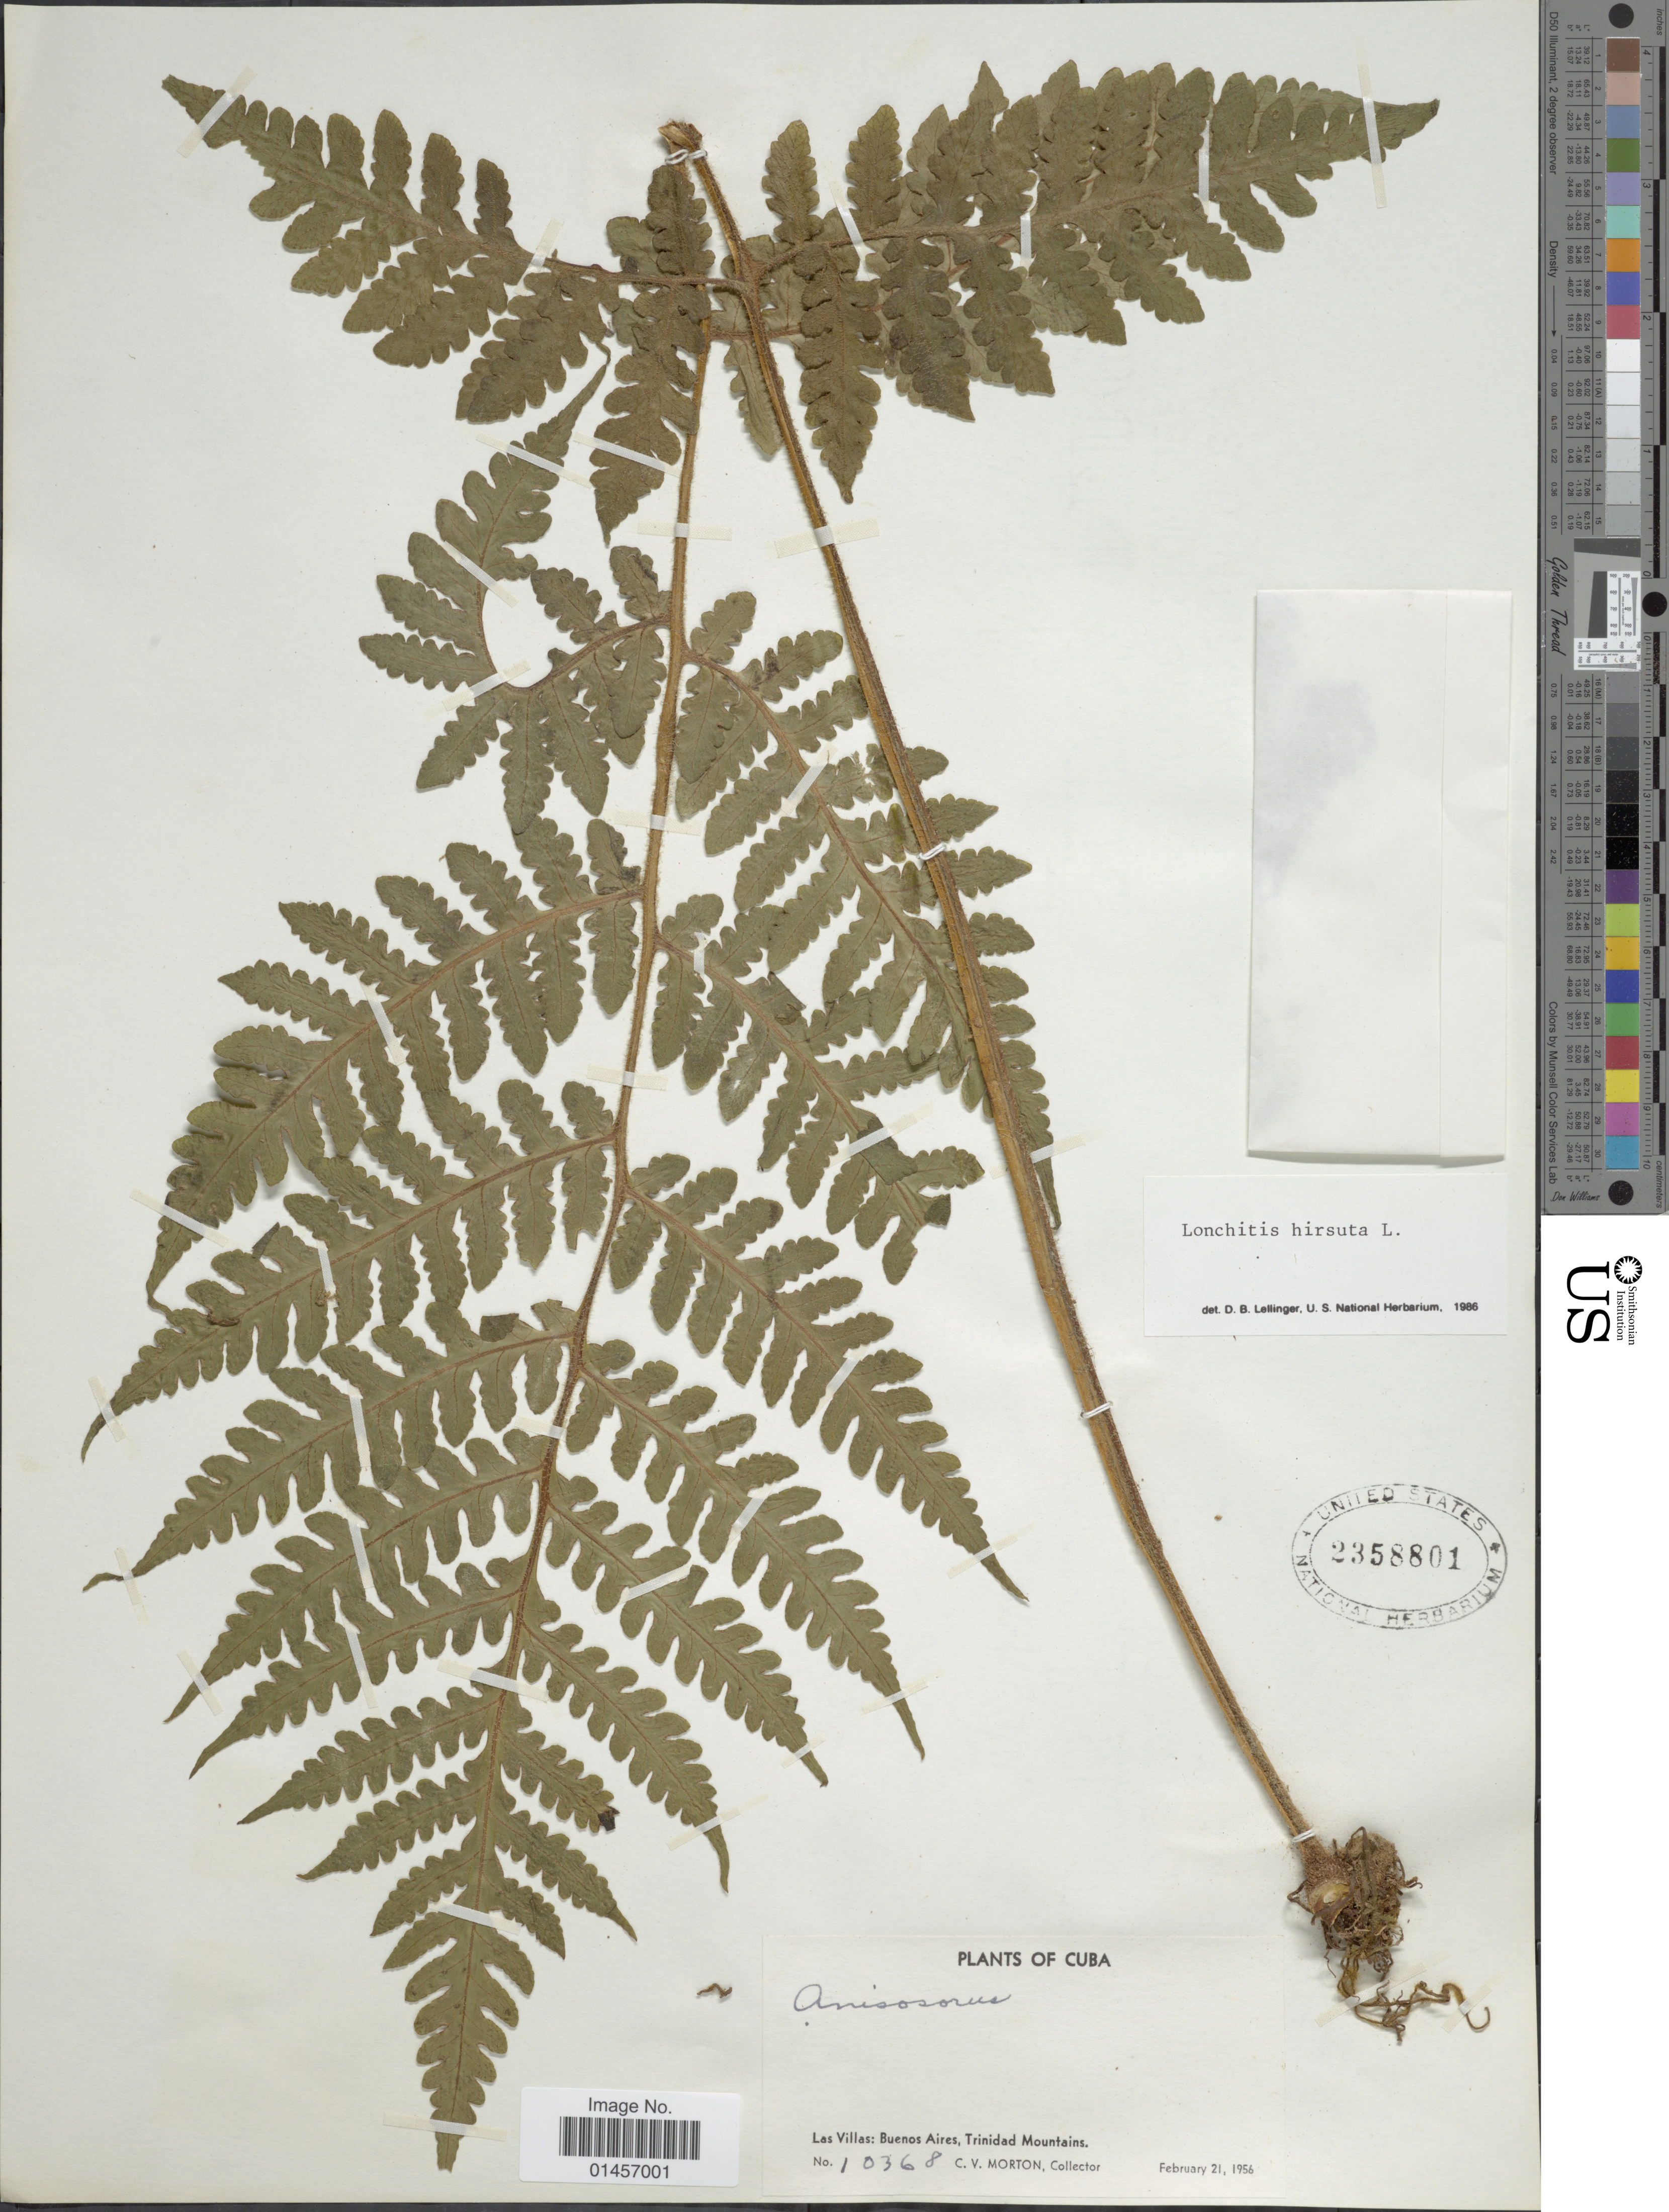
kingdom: Plantae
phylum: Tracheophyta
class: Polypodiopsida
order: Polypodiales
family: Lonchitidaceae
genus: Lonchitis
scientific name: Lonchitis hirsuta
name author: L.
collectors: C. V. Morton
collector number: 10368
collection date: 1956-02-21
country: Cuba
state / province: Las Villas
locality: Las Villas : Buenos Aires, Trinidad Mountains.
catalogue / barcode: US 2358801